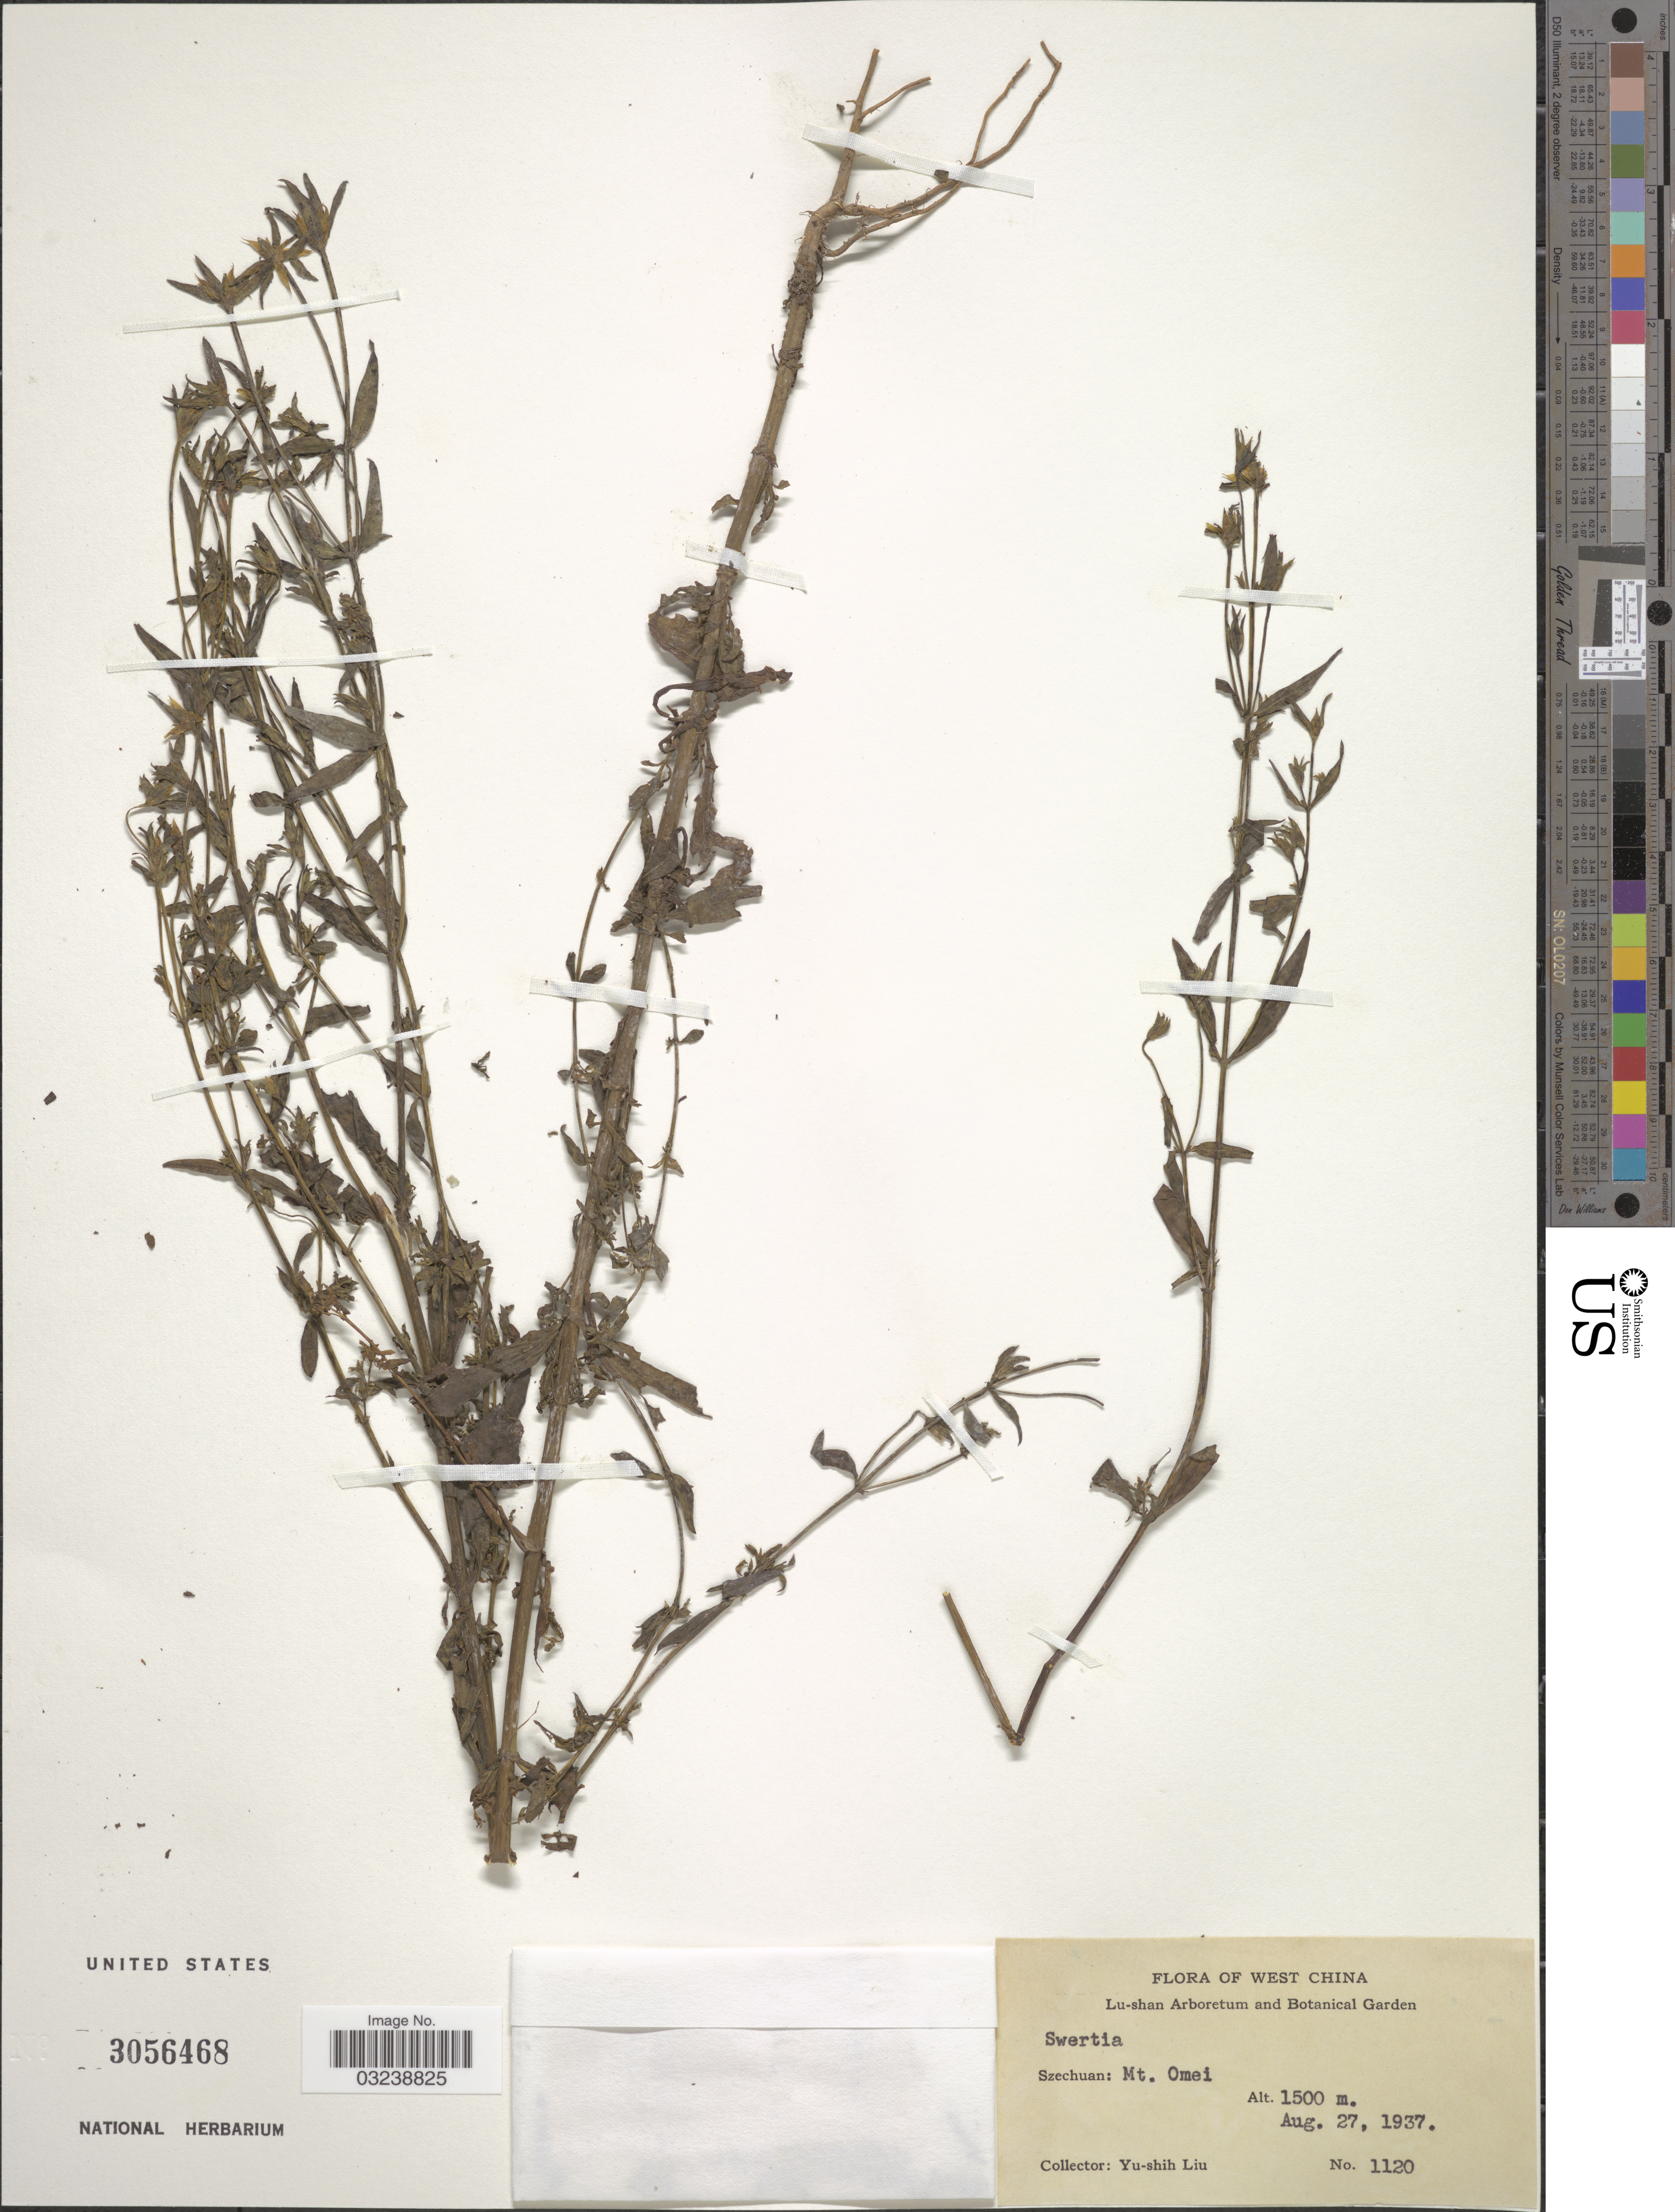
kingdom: Plantae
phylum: Tracheophyta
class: Magnoliopsida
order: Gentianales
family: Gentianaceae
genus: Swertia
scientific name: Swertia sp.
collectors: Y.-S. Liu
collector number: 1120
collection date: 1937-08-27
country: China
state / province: Sichuan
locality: West China. Szechuan: Mt. Omei.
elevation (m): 1500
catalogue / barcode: US 3056468